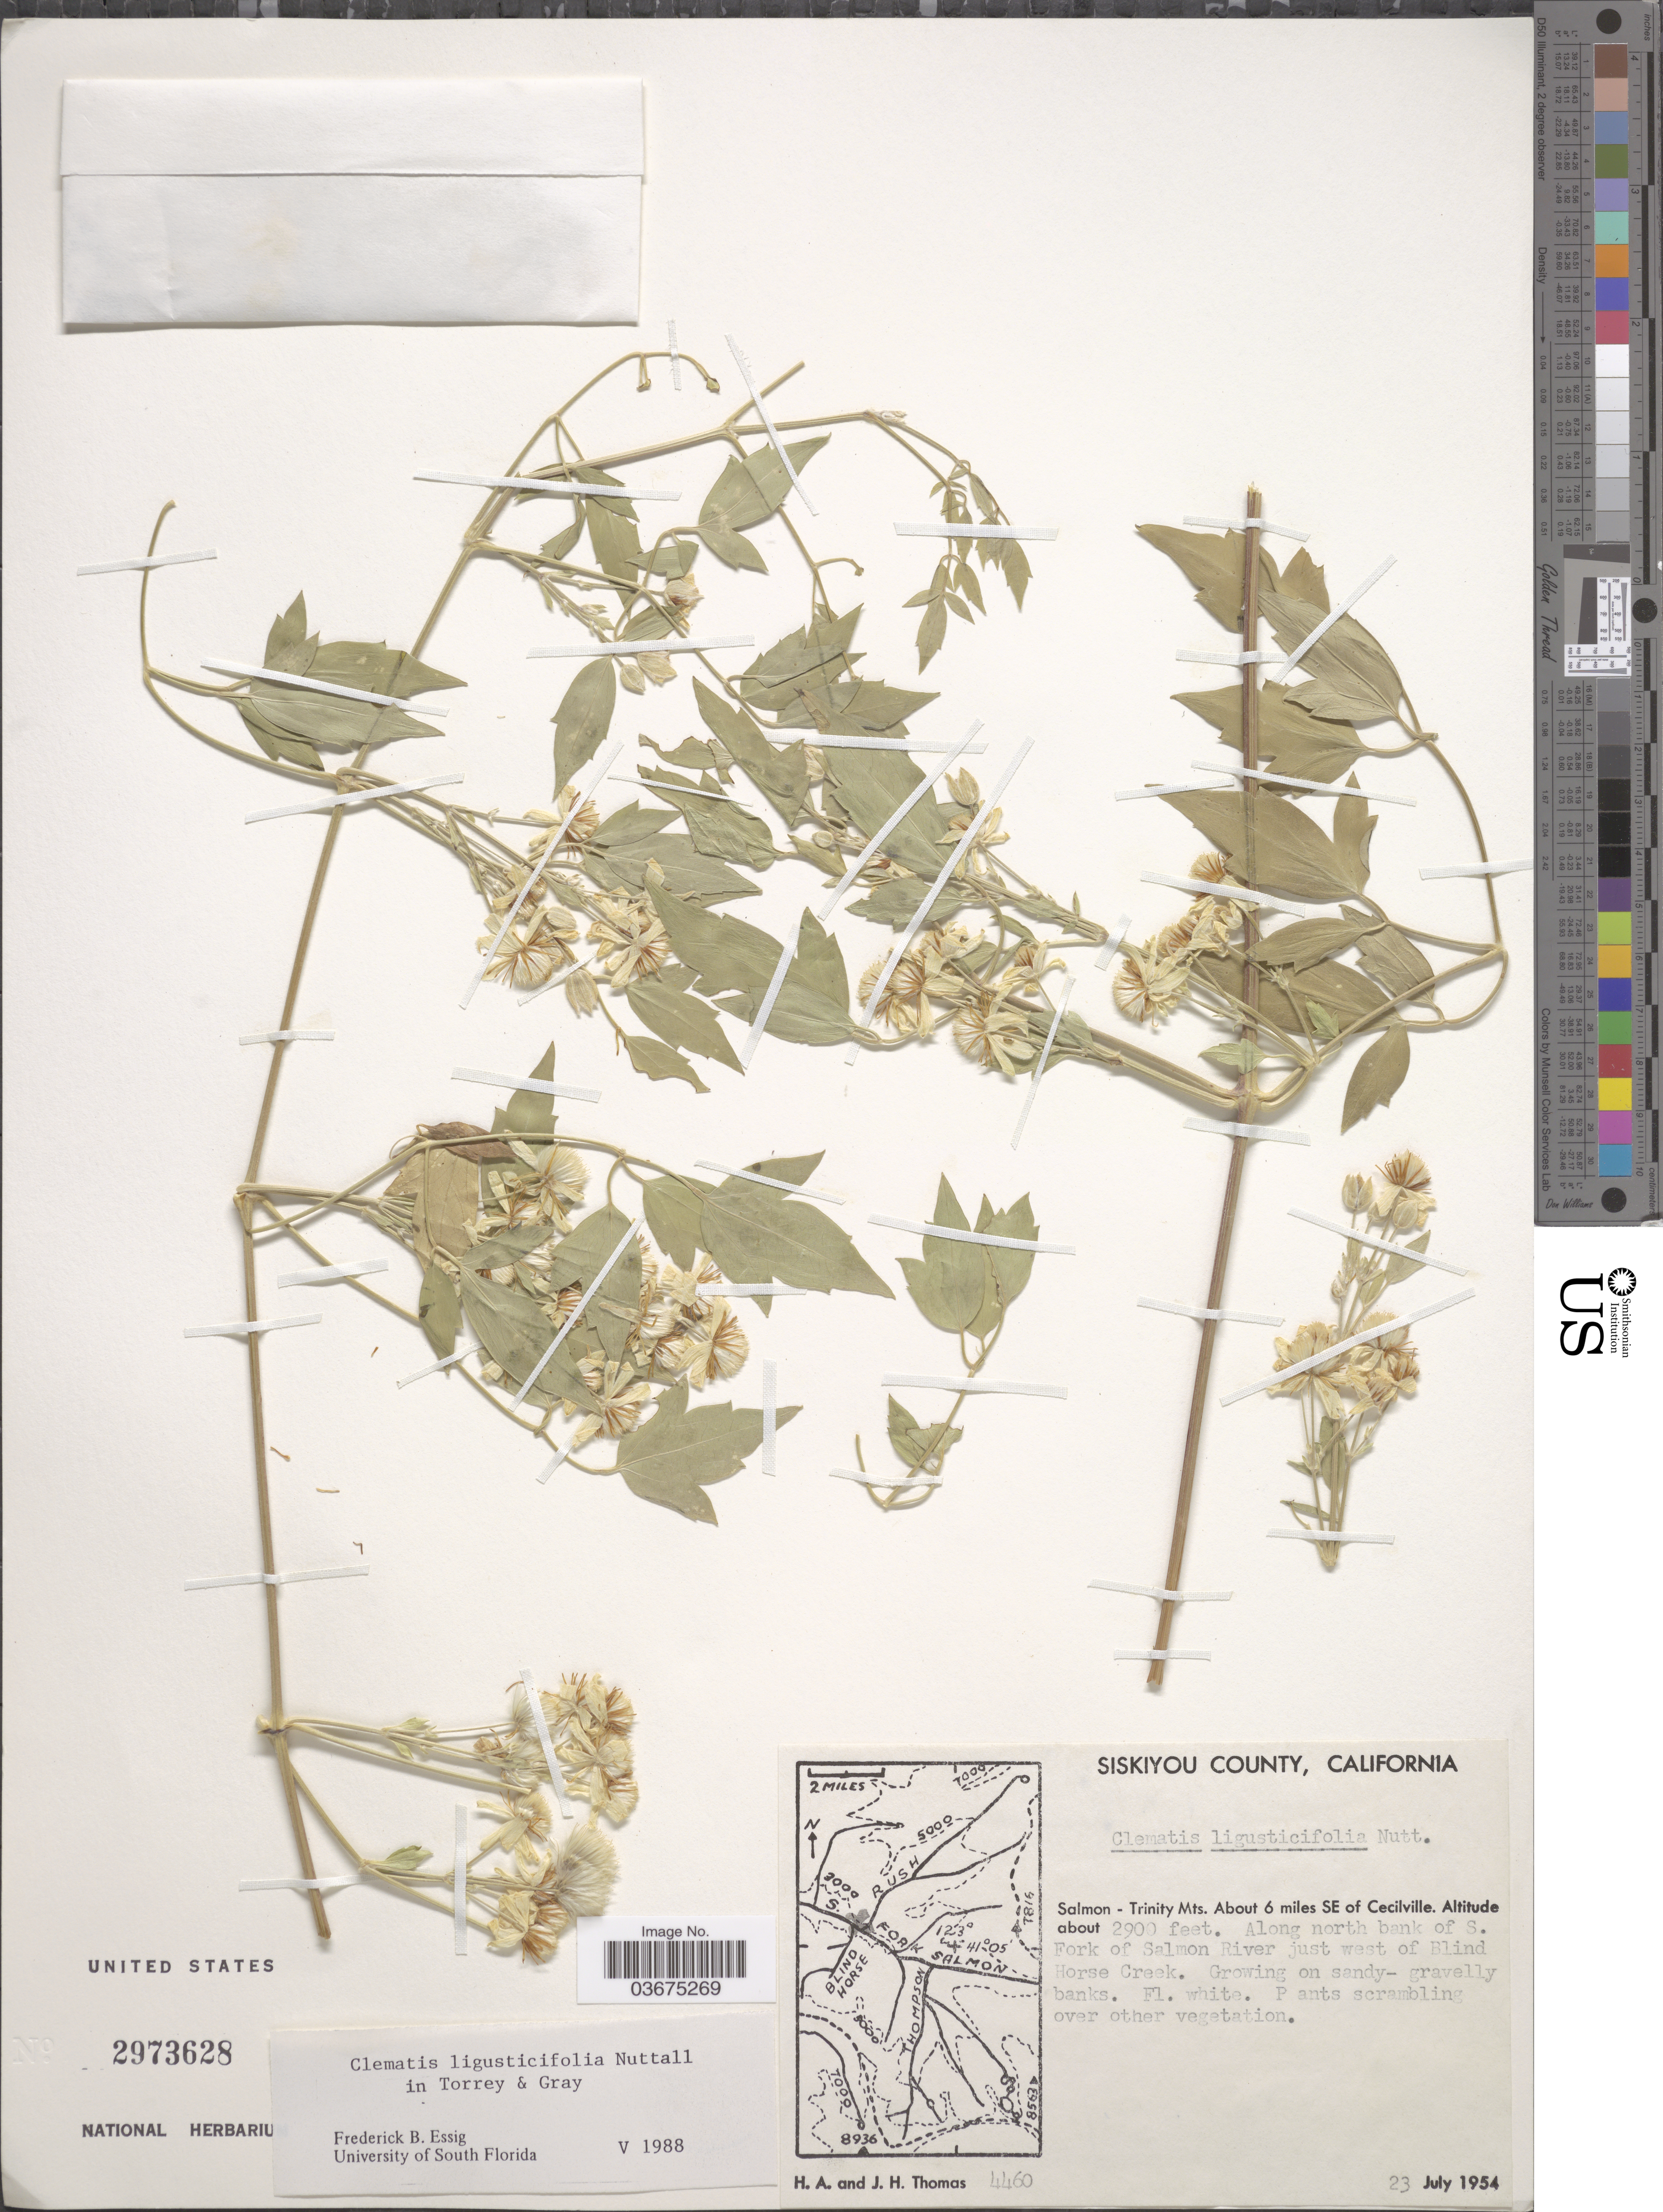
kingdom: Plantae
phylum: Tracheophyta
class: Magnoliopsida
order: Ranunculales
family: Ranunculaceae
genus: Clematis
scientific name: Clematis ligusticifolia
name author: Nutt.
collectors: H. Thomas & J. H. Thomas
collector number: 4460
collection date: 1954-07-23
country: United States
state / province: California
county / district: Siskiyou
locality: Siskiyou County. Salmon - Trinity Mts. About 6 miles SE of Cecilville. Along north bank of S. Fork of Salmon River just west of Blind Horse Creek.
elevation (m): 884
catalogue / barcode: US 2973628